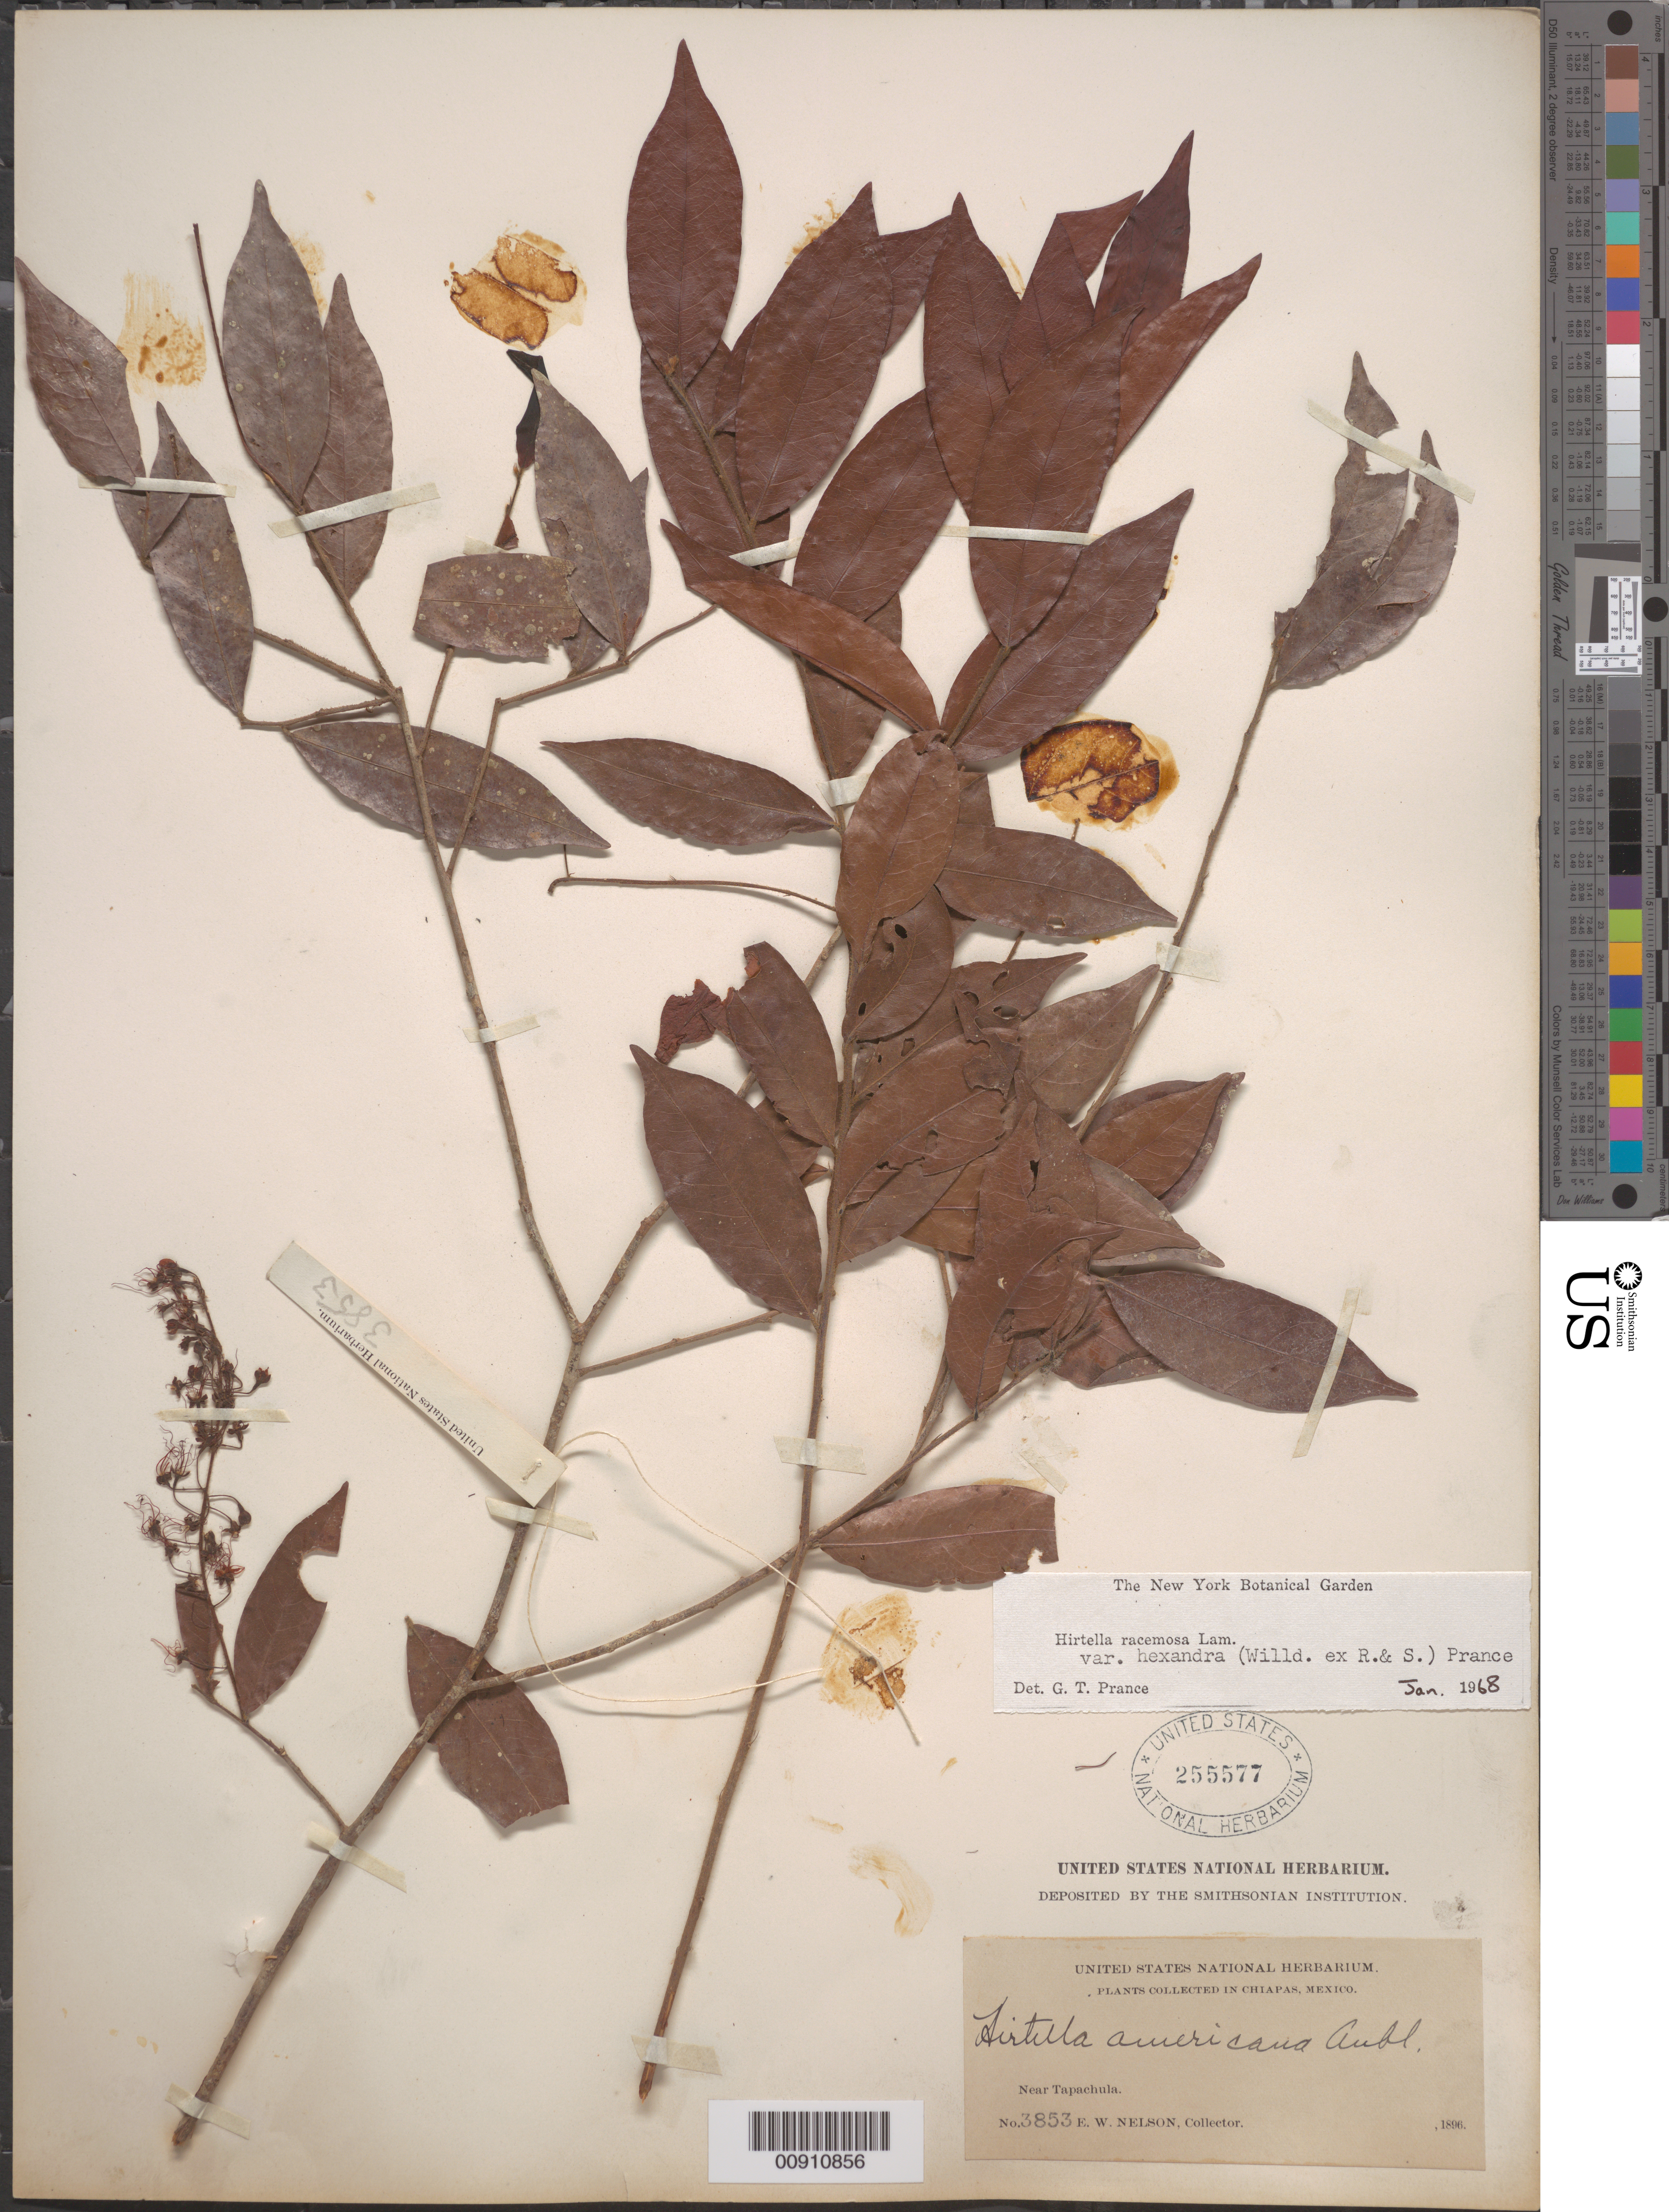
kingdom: Plantae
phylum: Tracheophyta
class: Magnoliopsida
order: Malpighiales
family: Chrysobalanaceae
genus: Hirtella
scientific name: Hirtella racemosa var. hexandra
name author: (Willd. ex Roem. & Schult.) Prance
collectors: E. W. Nelson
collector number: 3853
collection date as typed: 1896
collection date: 1896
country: Mexico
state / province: Chiapas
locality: Near Tapachula, Chiapas.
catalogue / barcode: US 255577